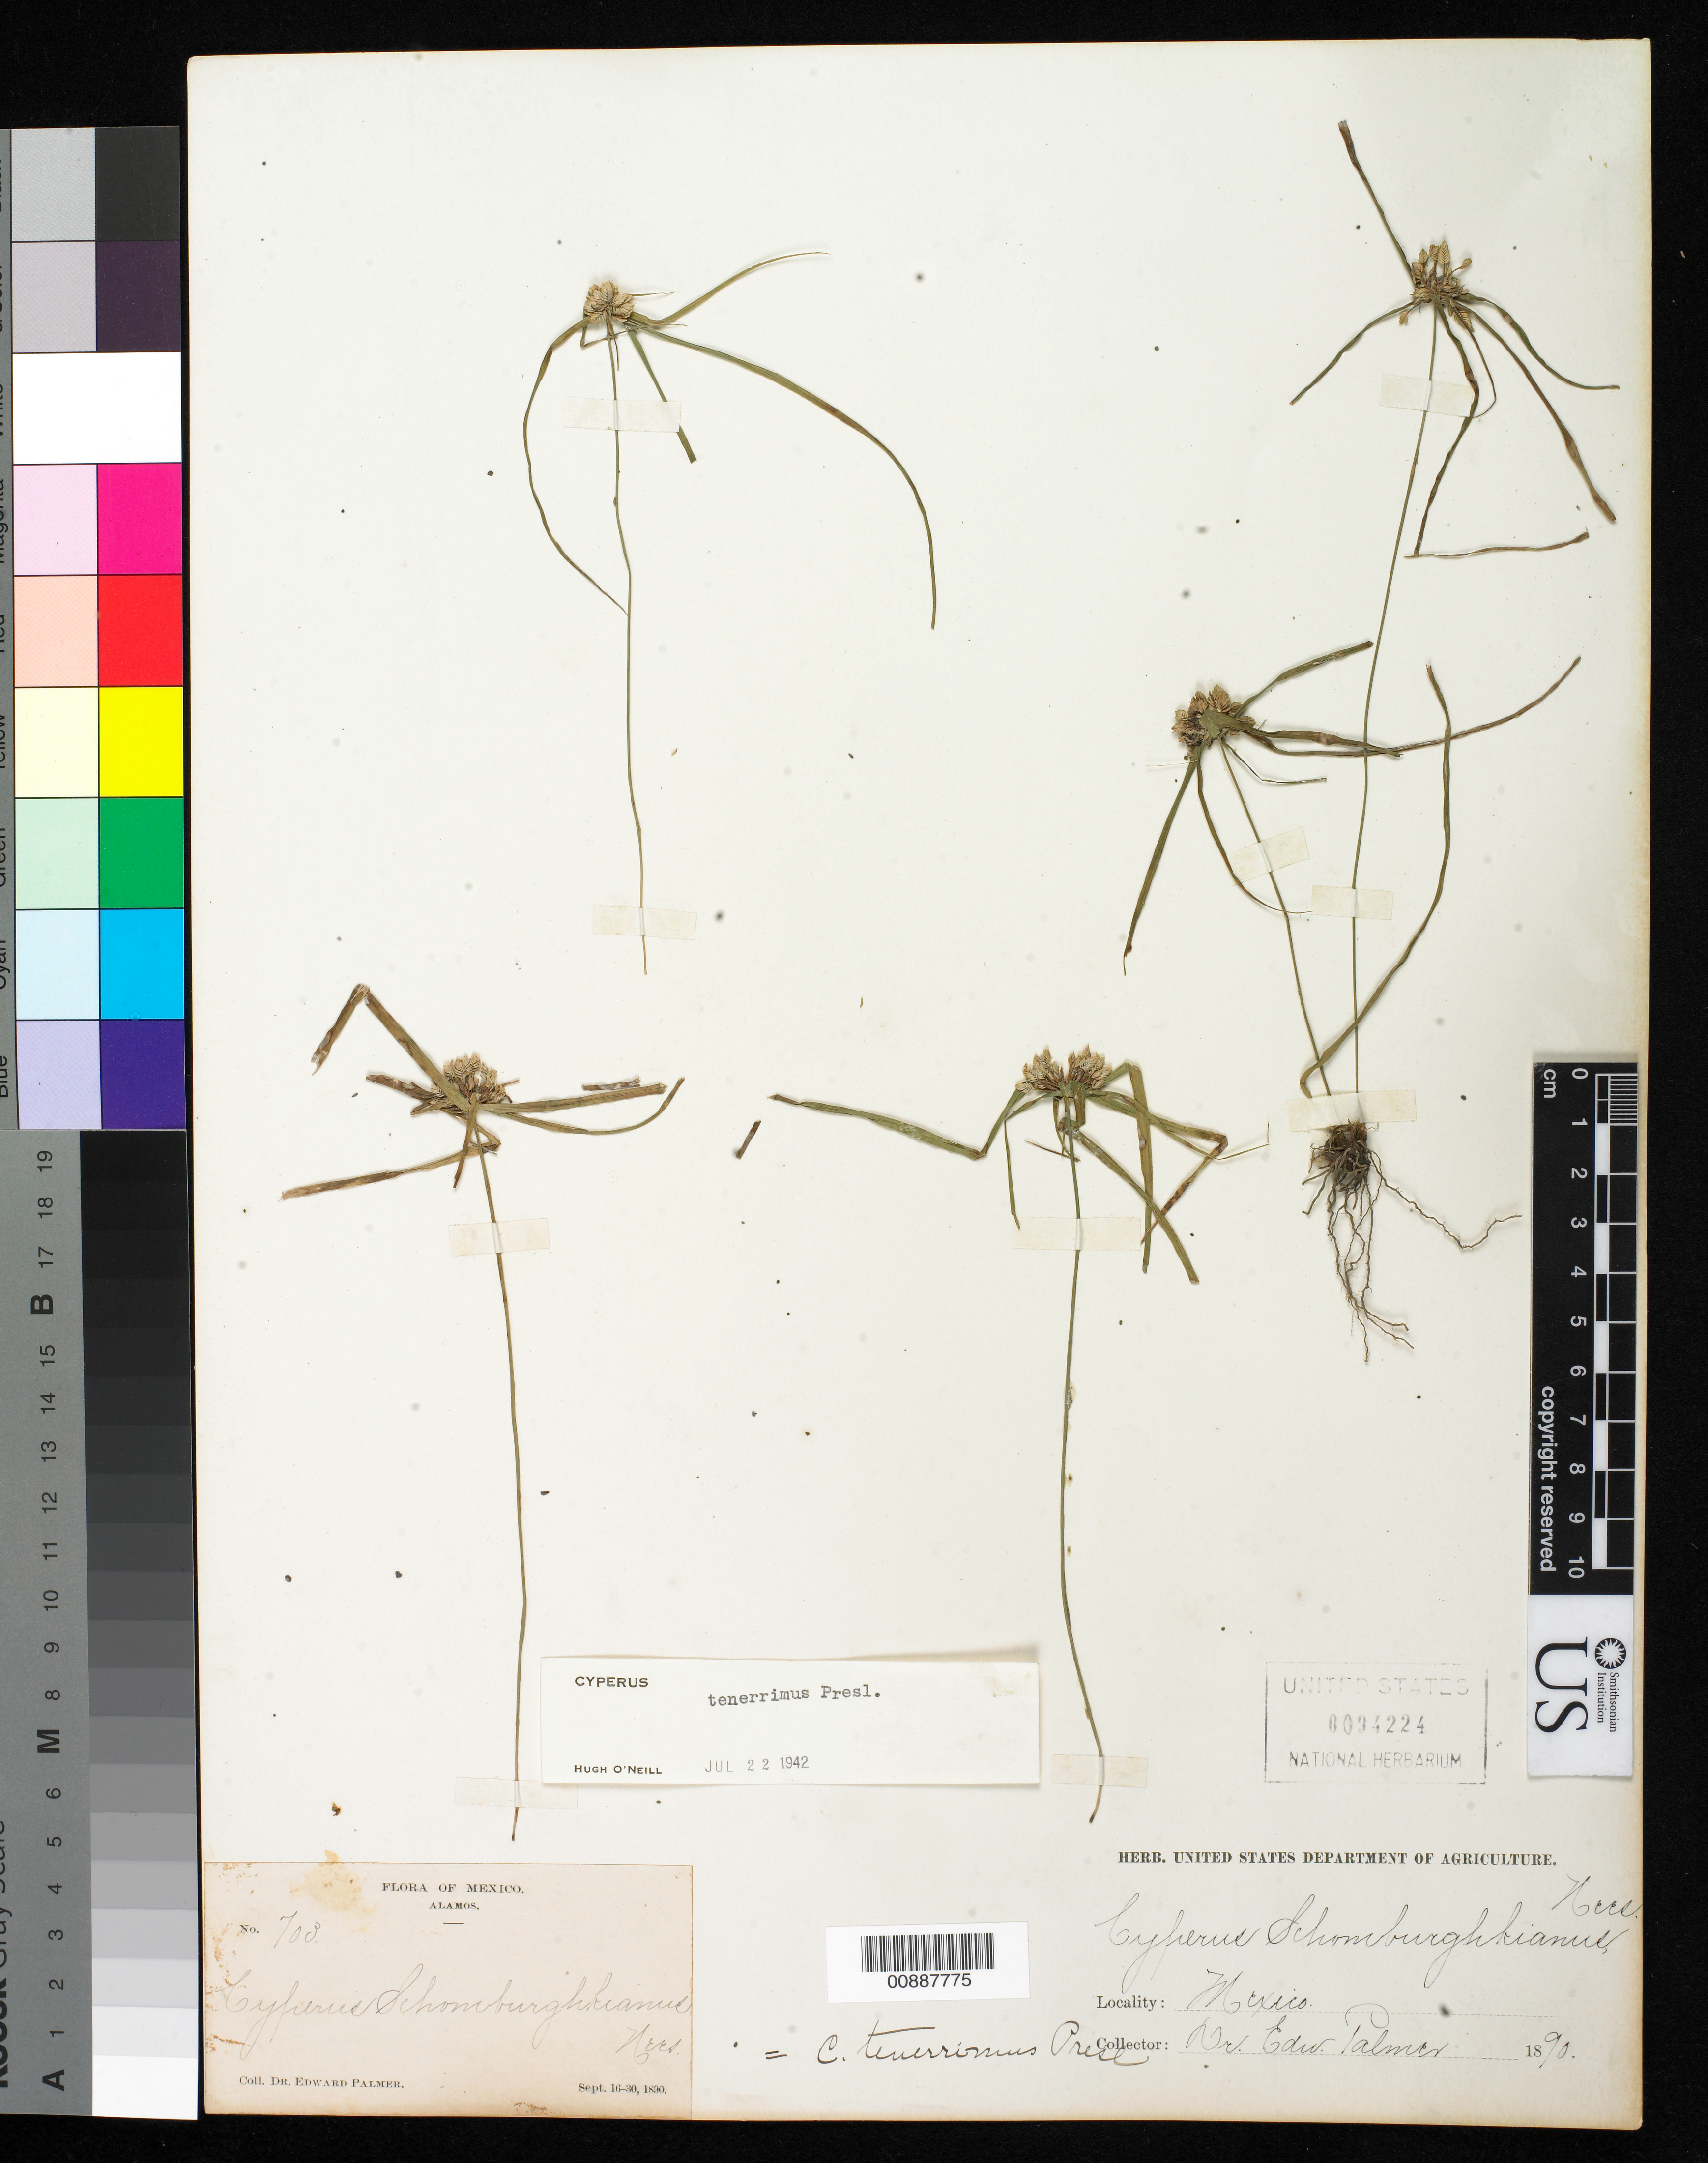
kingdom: Plantae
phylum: Tracheophyta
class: Liliopsida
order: Poales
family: Cyperaceae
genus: Cyperus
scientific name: Cyperus tenerrimus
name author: J. Presl & C. Presl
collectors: E. Palmer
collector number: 703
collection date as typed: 16 Sep 1890 to 30 Sep 1890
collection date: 1890-09-16/1890-09-30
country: Mexico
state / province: Sonora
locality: Alamos, Sonora.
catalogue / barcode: US 94224